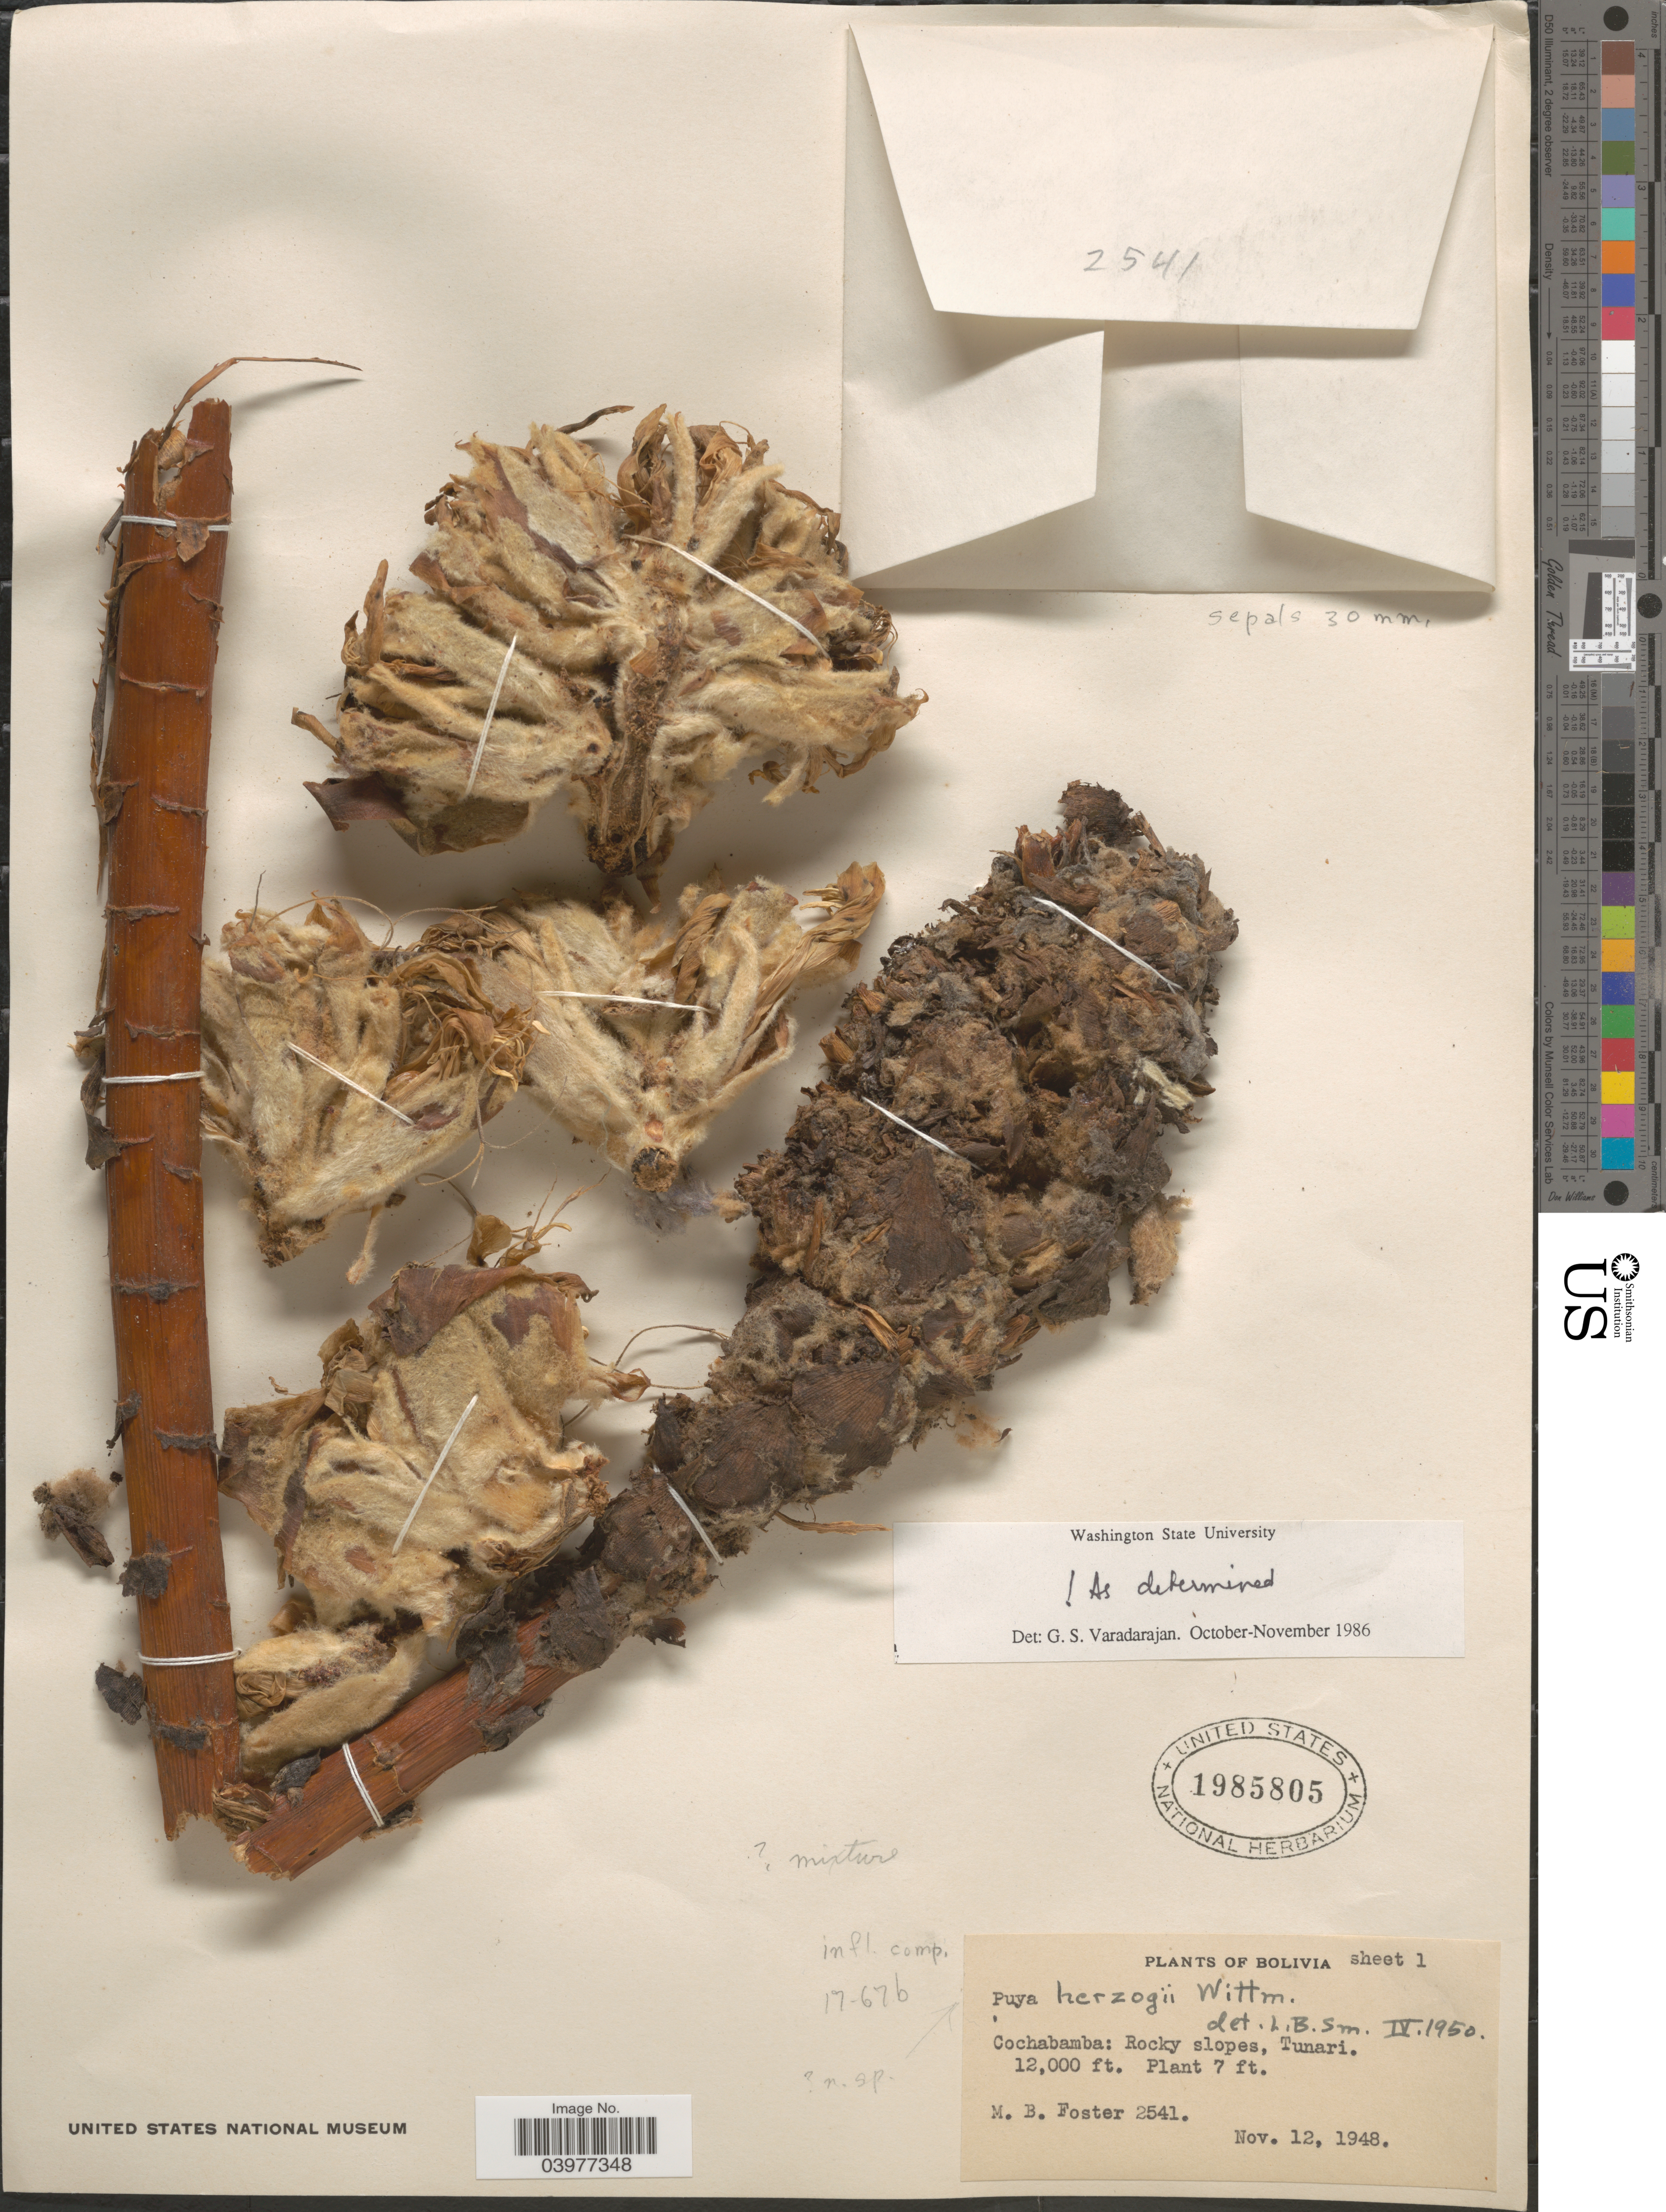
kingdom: Plantae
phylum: Tracheophyta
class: Liliopsida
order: Poales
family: Bromeliaceae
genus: Puya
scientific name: Puya herzogii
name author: Wittm.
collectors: M. B. Foster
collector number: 2541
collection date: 1948-11-12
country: Bolivia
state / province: Cochabamba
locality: Rocky slopes, Tunari.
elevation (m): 3658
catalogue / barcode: US 1985805